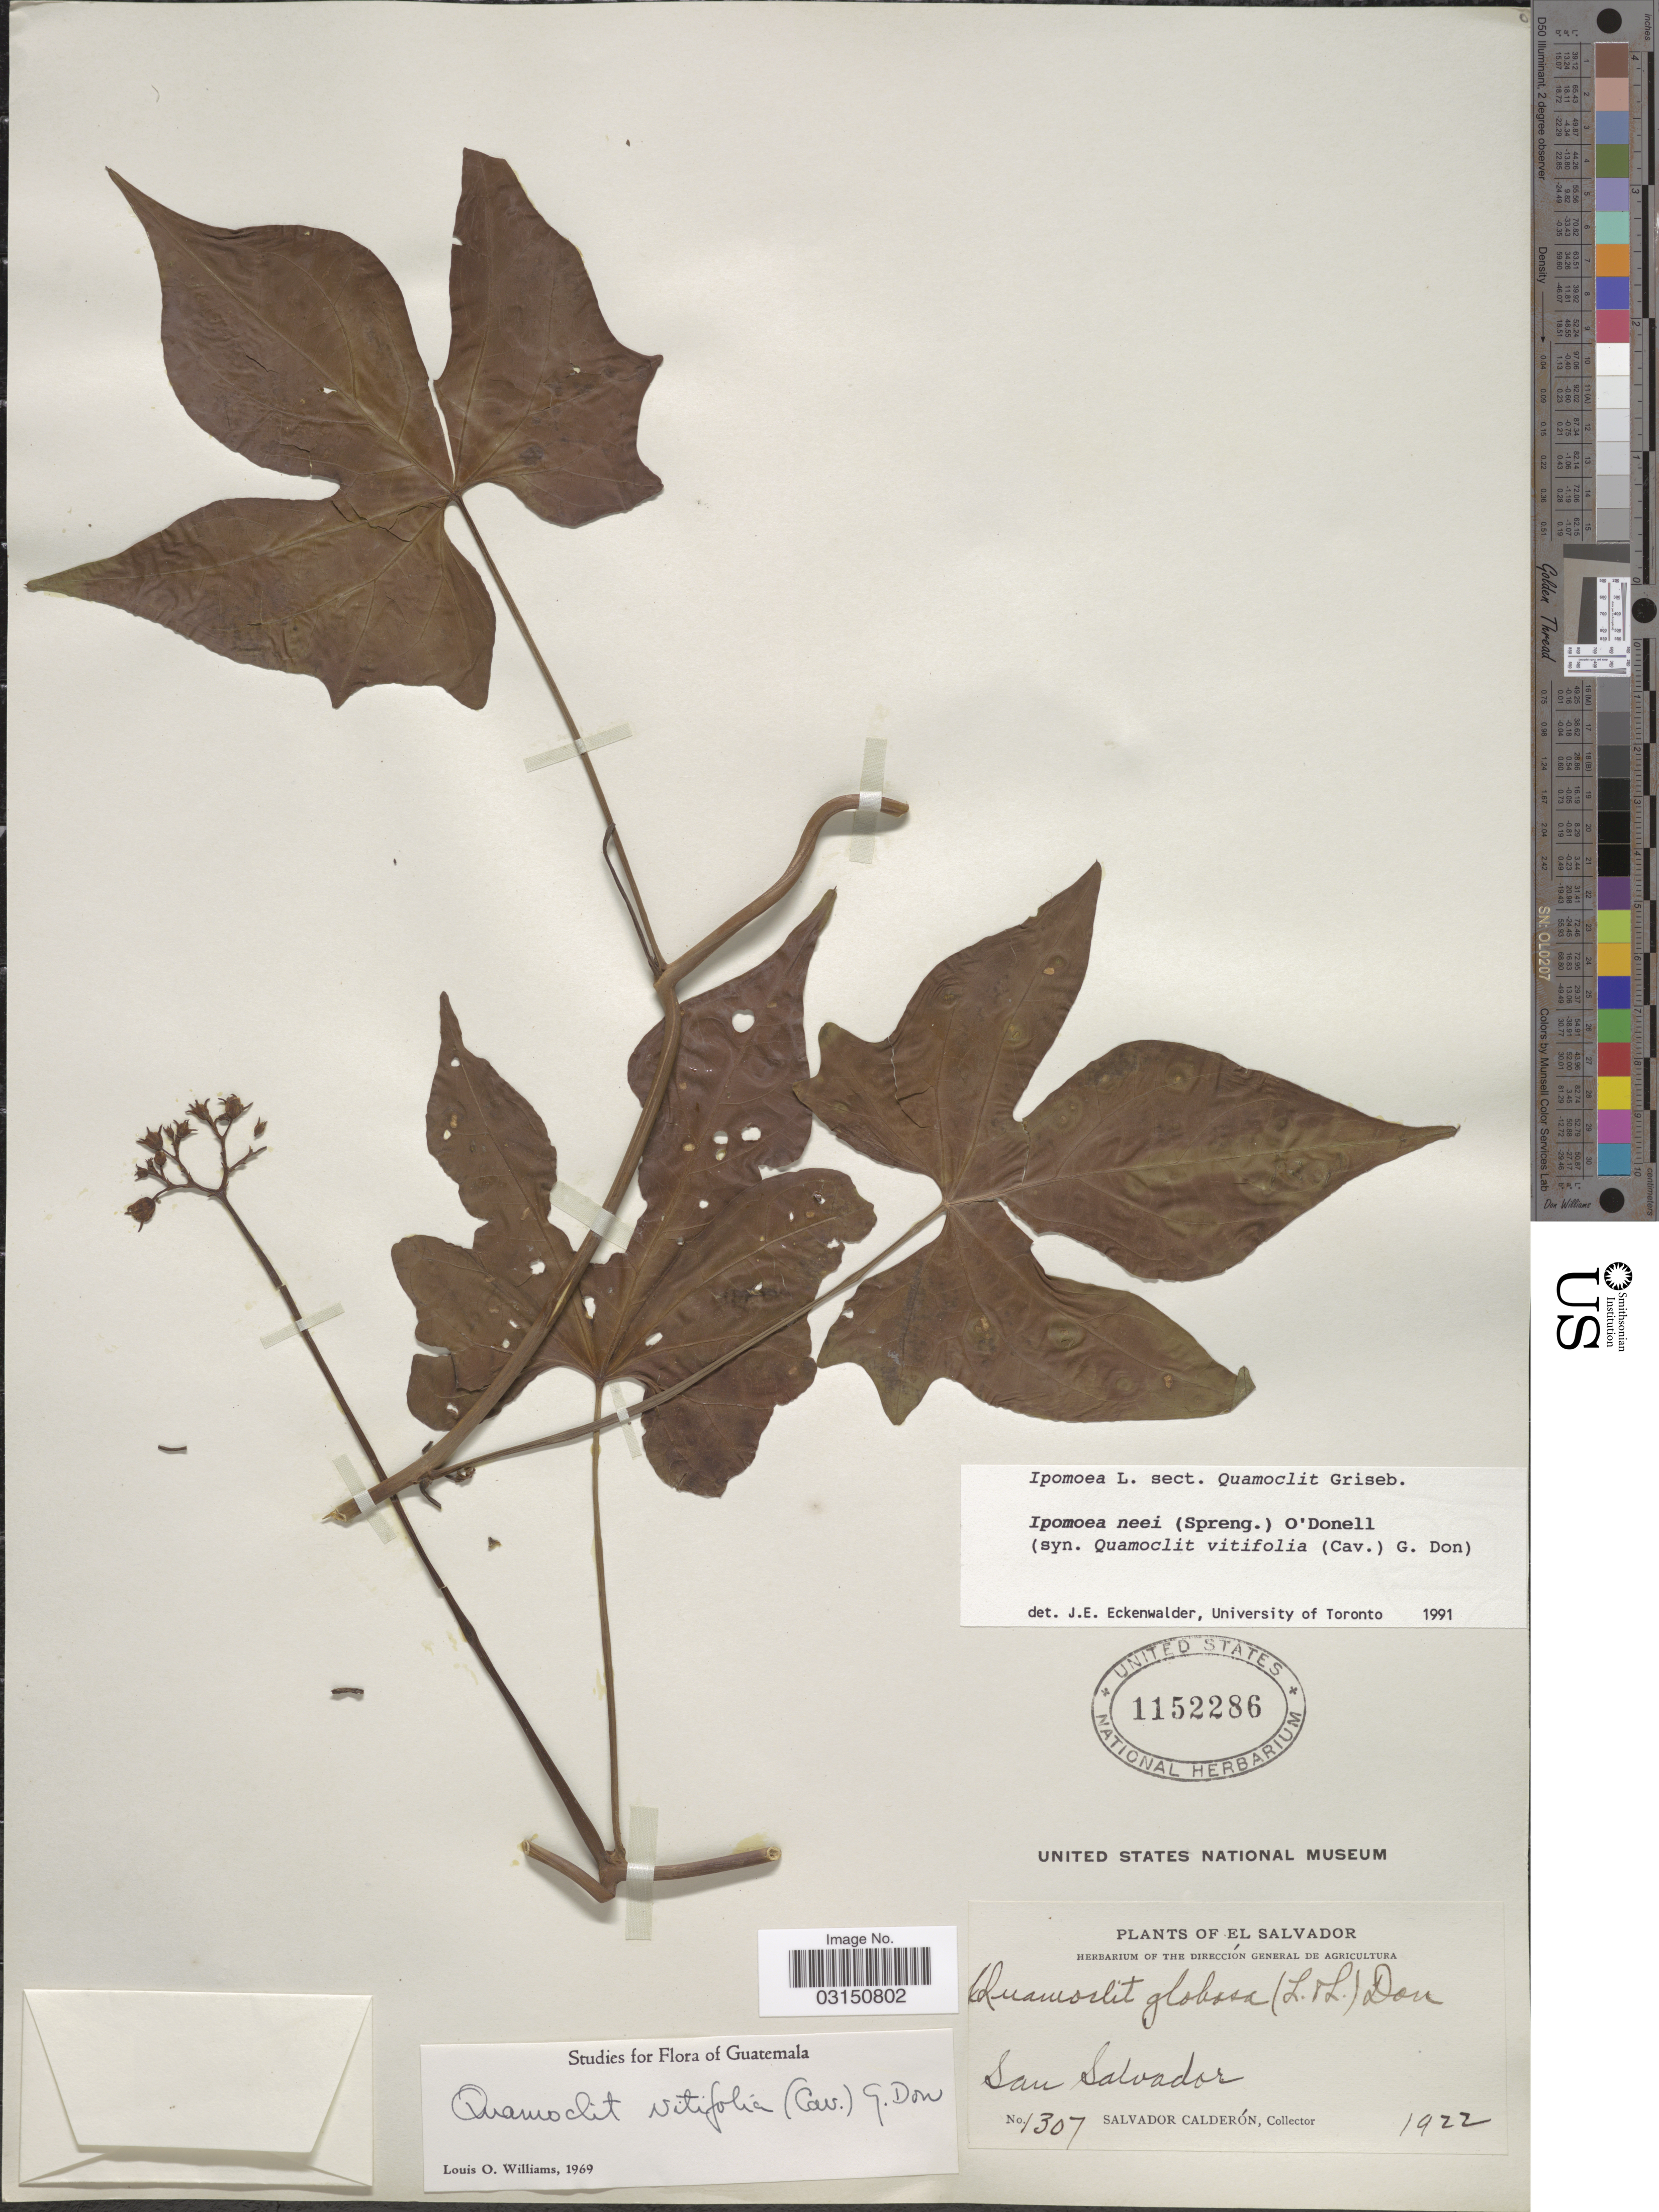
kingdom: Plantae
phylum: Tracheophyta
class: Magnoliopsida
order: Solanales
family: Convolvulaceae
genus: Ipomoea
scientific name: Ipomoea neei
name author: (Spreng.) O'Donell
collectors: S. Calderón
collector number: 1307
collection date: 1922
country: El Salvador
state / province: San Salvador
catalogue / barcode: US 1152286